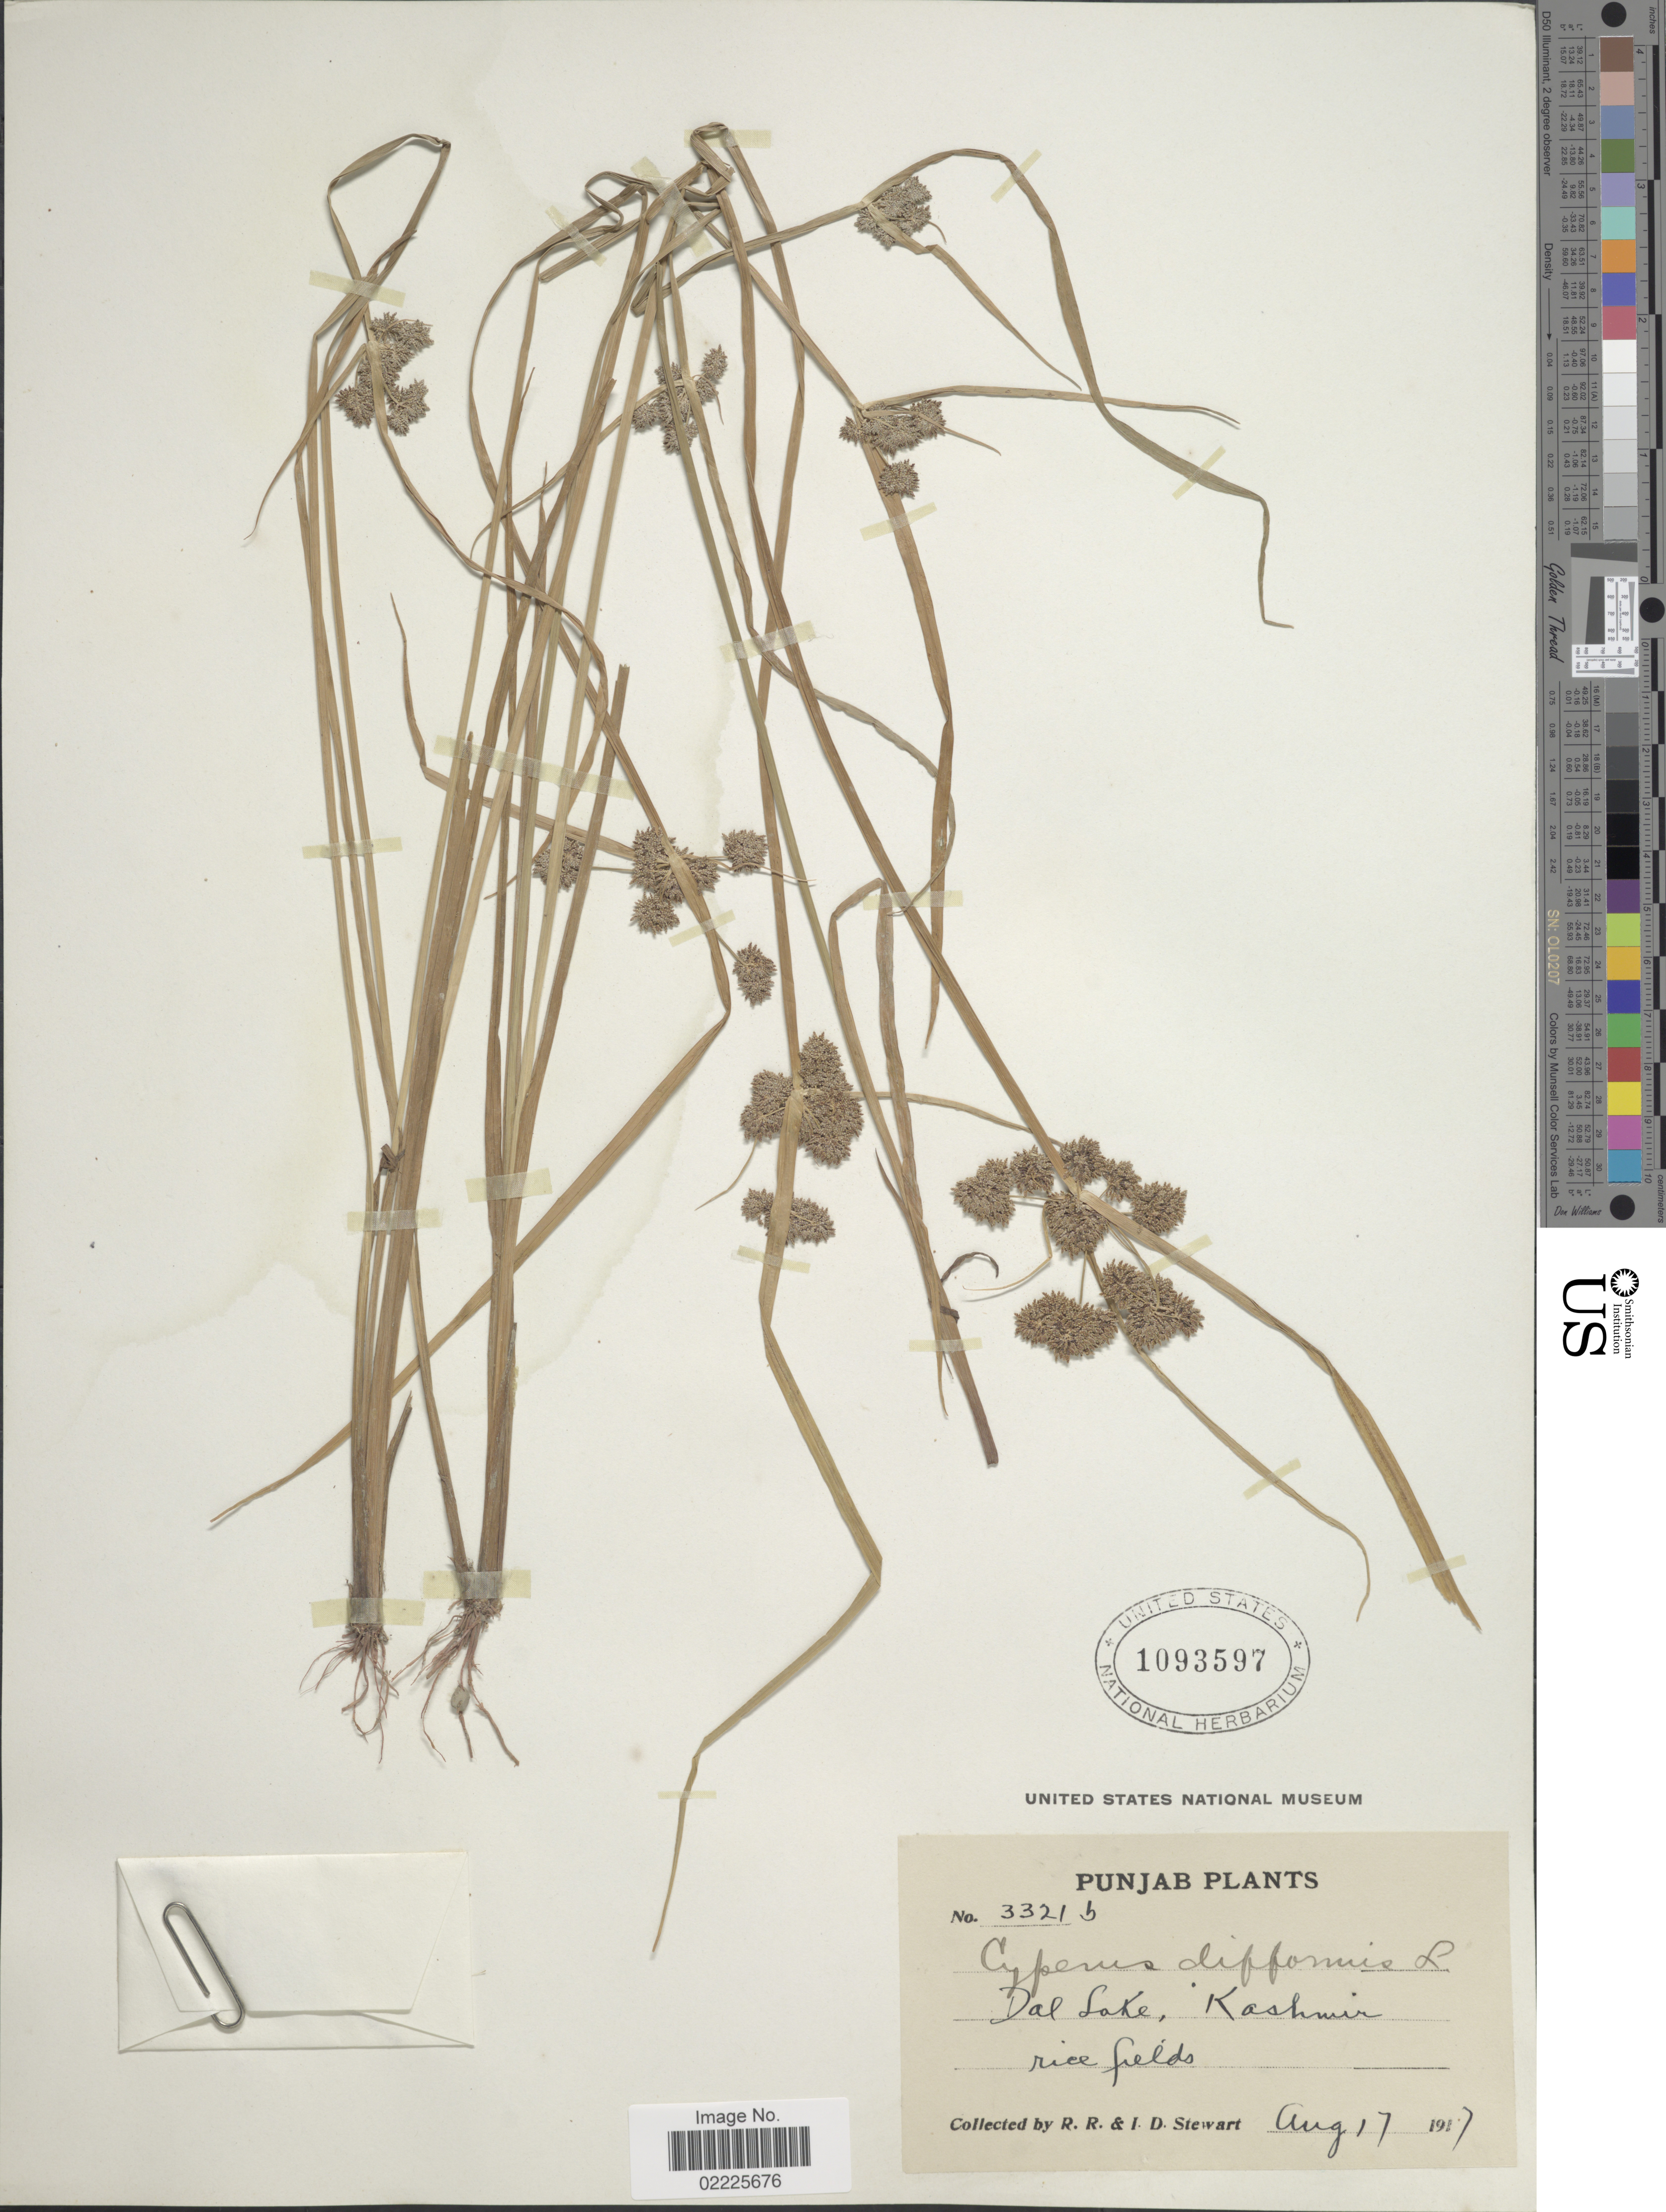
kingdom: Plantae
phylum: Tracheophyta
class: Liliopsida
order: Poales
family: Cyperaceae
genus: Cyperus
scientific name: Cyperus difformis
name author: L.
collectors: R. R. Stewart & I. Stewart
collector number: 3321 b*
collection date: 1917-08-17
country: India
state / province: Jammu and Kashmir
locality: Dal Lake, Kashmir, rice fields.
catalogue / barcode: US 1093597